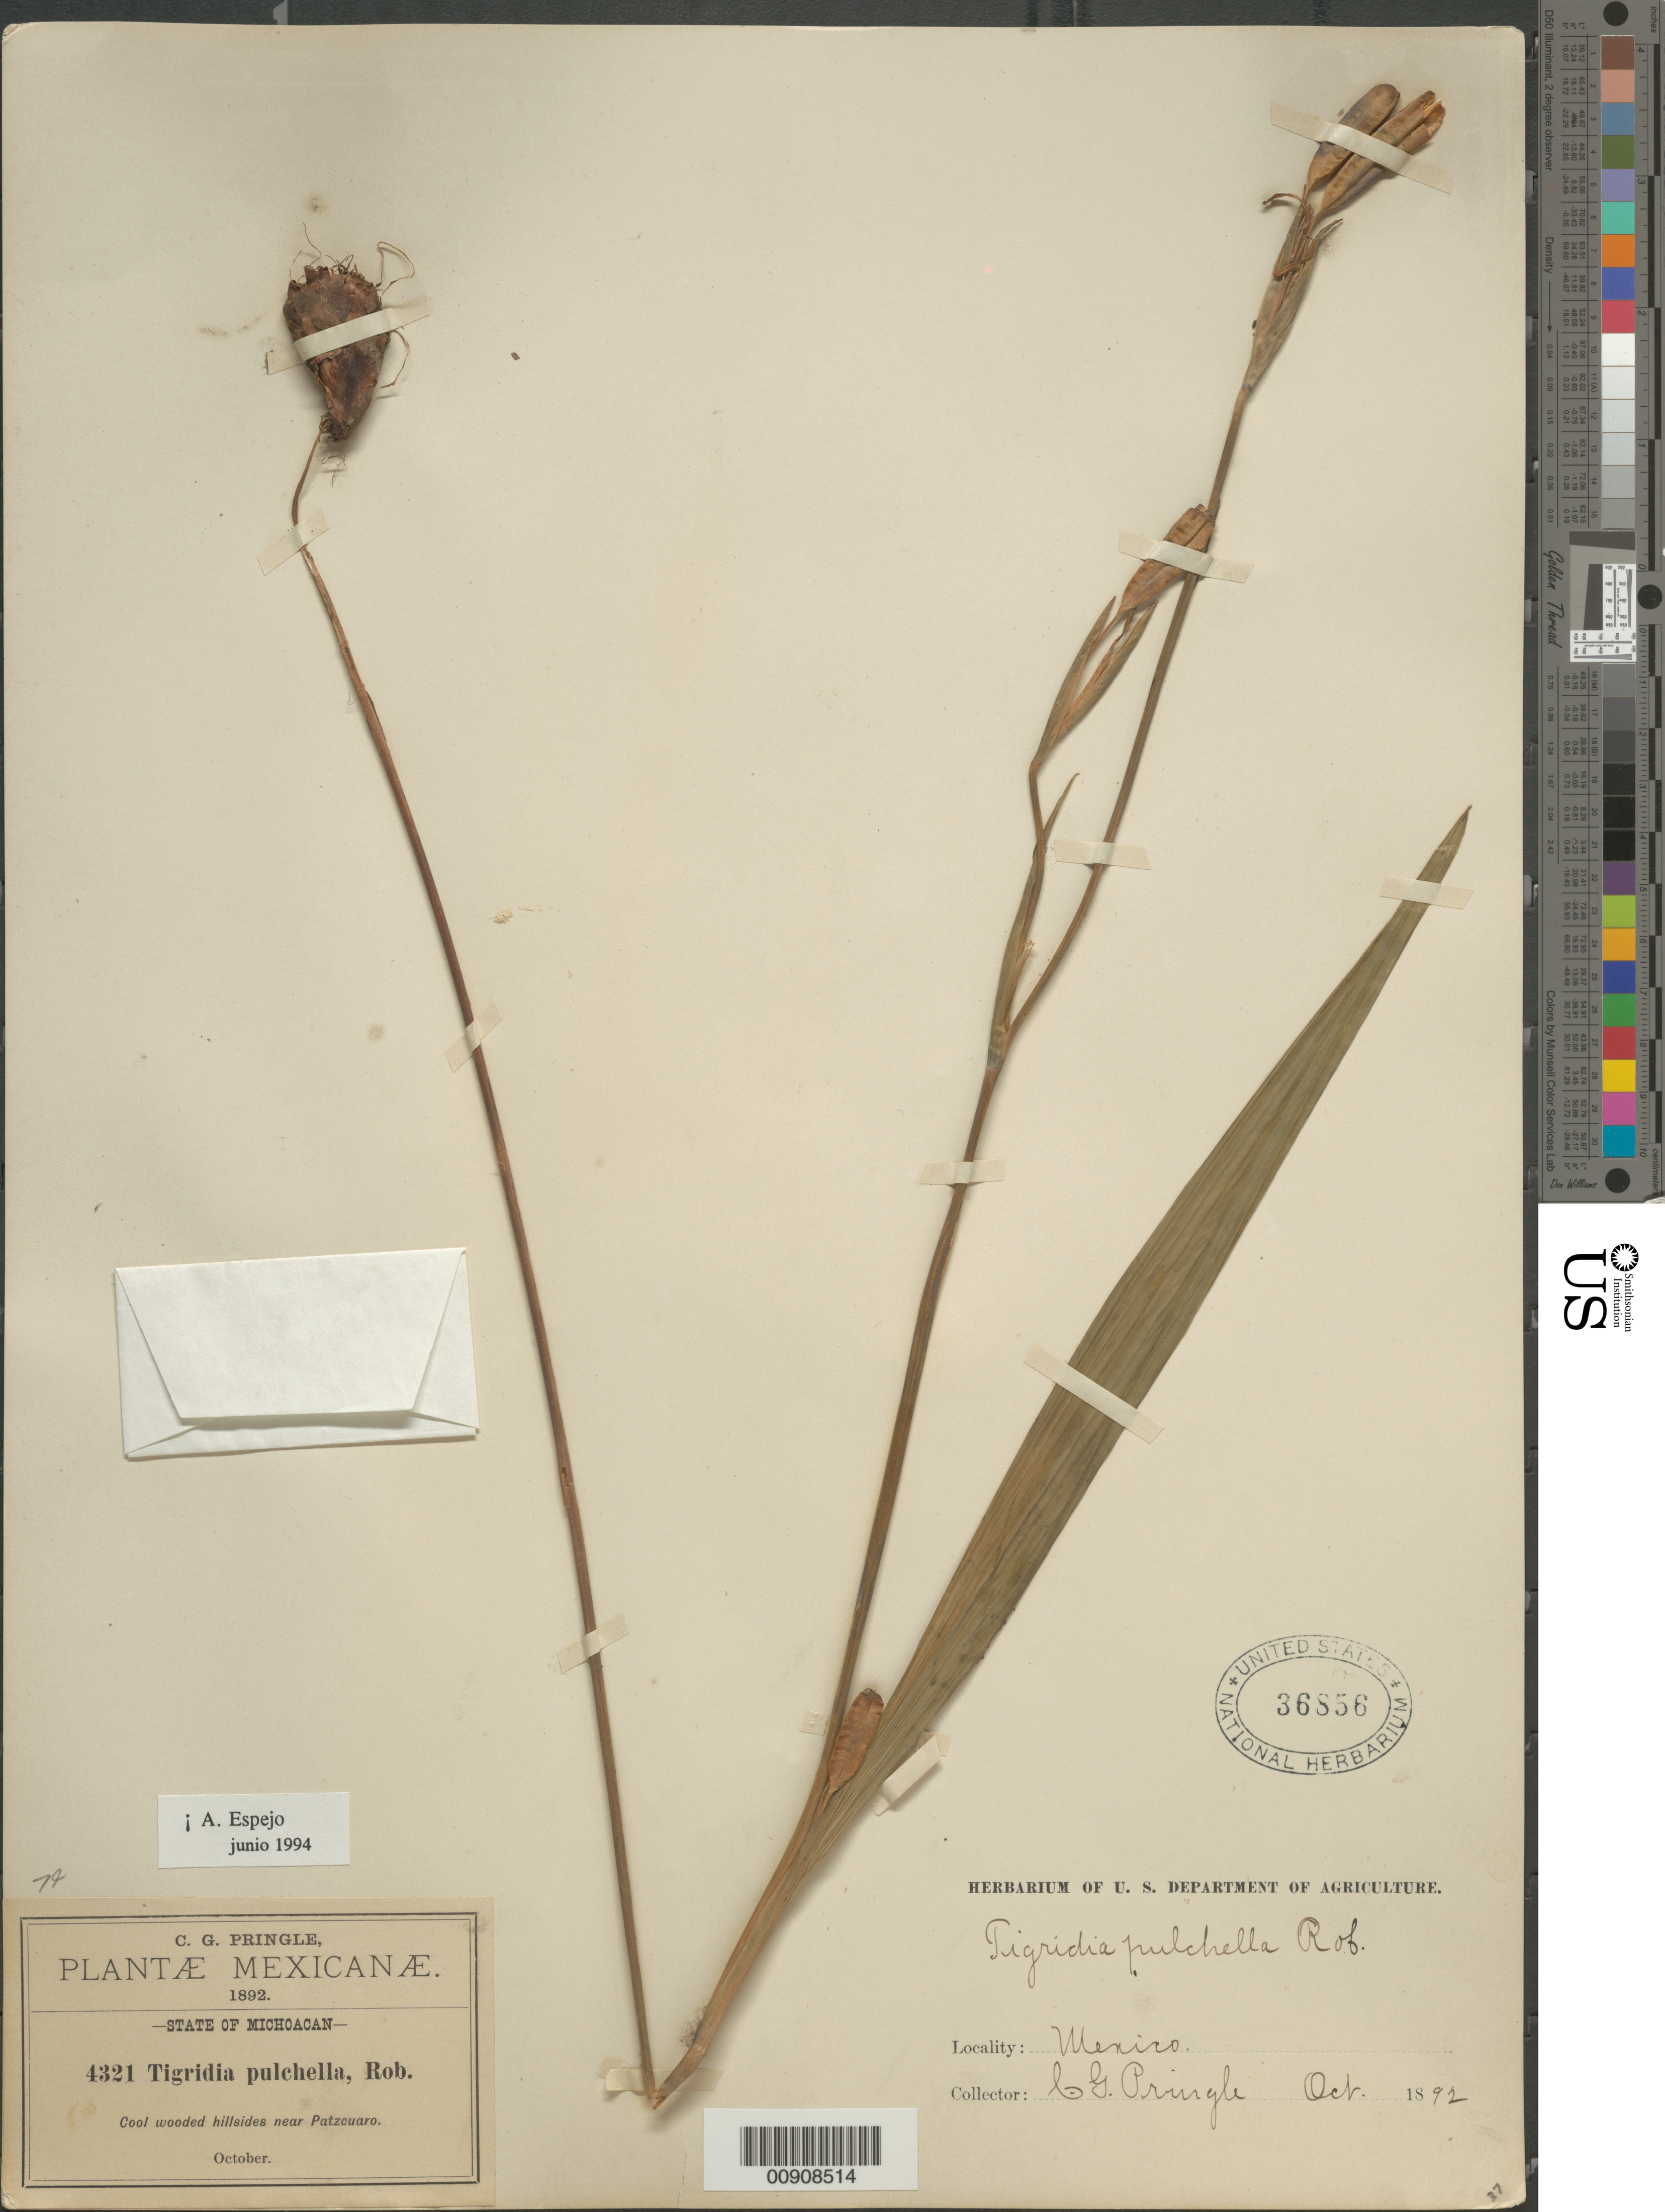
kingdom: Plantae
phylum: Tracheophyta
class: Liliopsida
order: Asparagales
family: Iridaceae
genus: Tigridia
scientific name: Tigridia pulchella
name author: B.L. Rob.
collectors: C. G. Pringle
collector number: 4321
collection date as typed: Oct 1892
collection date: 1892-10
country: Mexico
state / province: Michoacán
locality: Near Pátzcuaro, Michoacán.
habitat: Cool wooded hillsides.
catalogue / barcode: US 36856